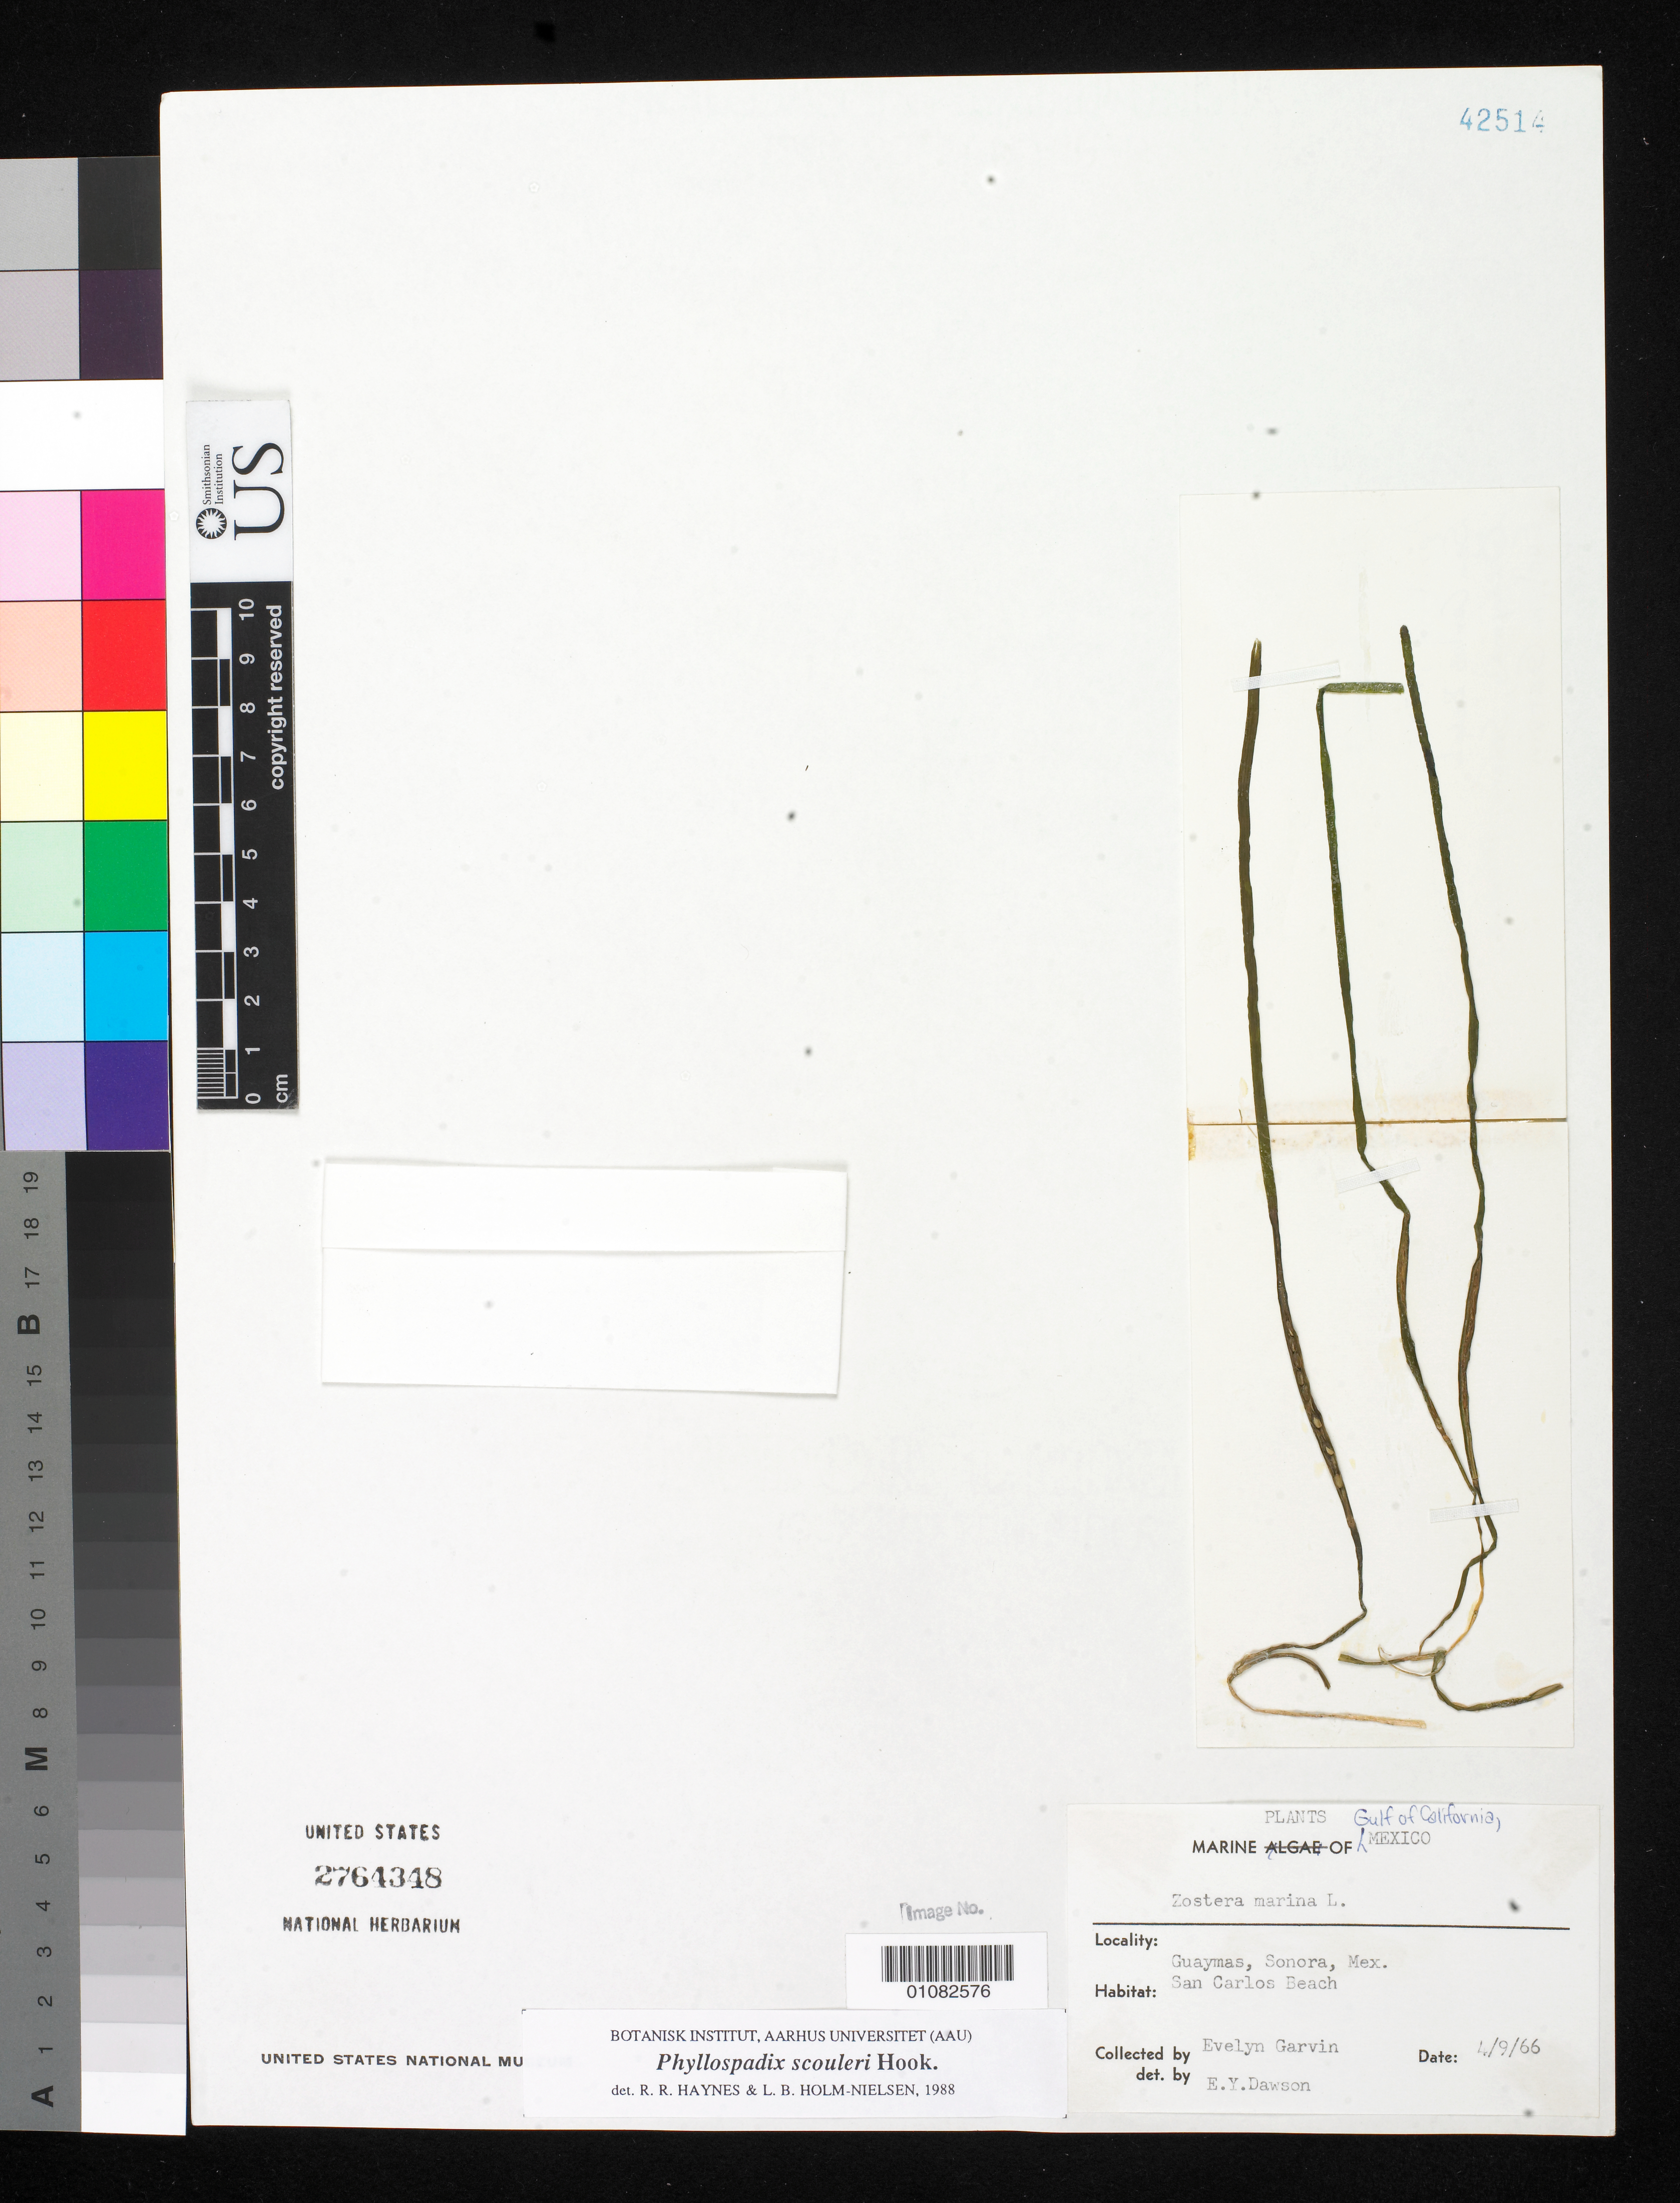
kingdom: Plantae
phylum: Tracheophyta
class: Liliopsida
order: Alismatales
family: Zosteraceae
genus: Phyllospadix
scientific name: Phyllospadix scouleri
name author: Hook.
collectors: E. Garvin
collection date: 1966-04-09 or 1966-09-04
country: Mexico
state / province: Sonora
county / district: Guaymas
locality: San Carlos Beach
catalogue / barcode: US 2764348